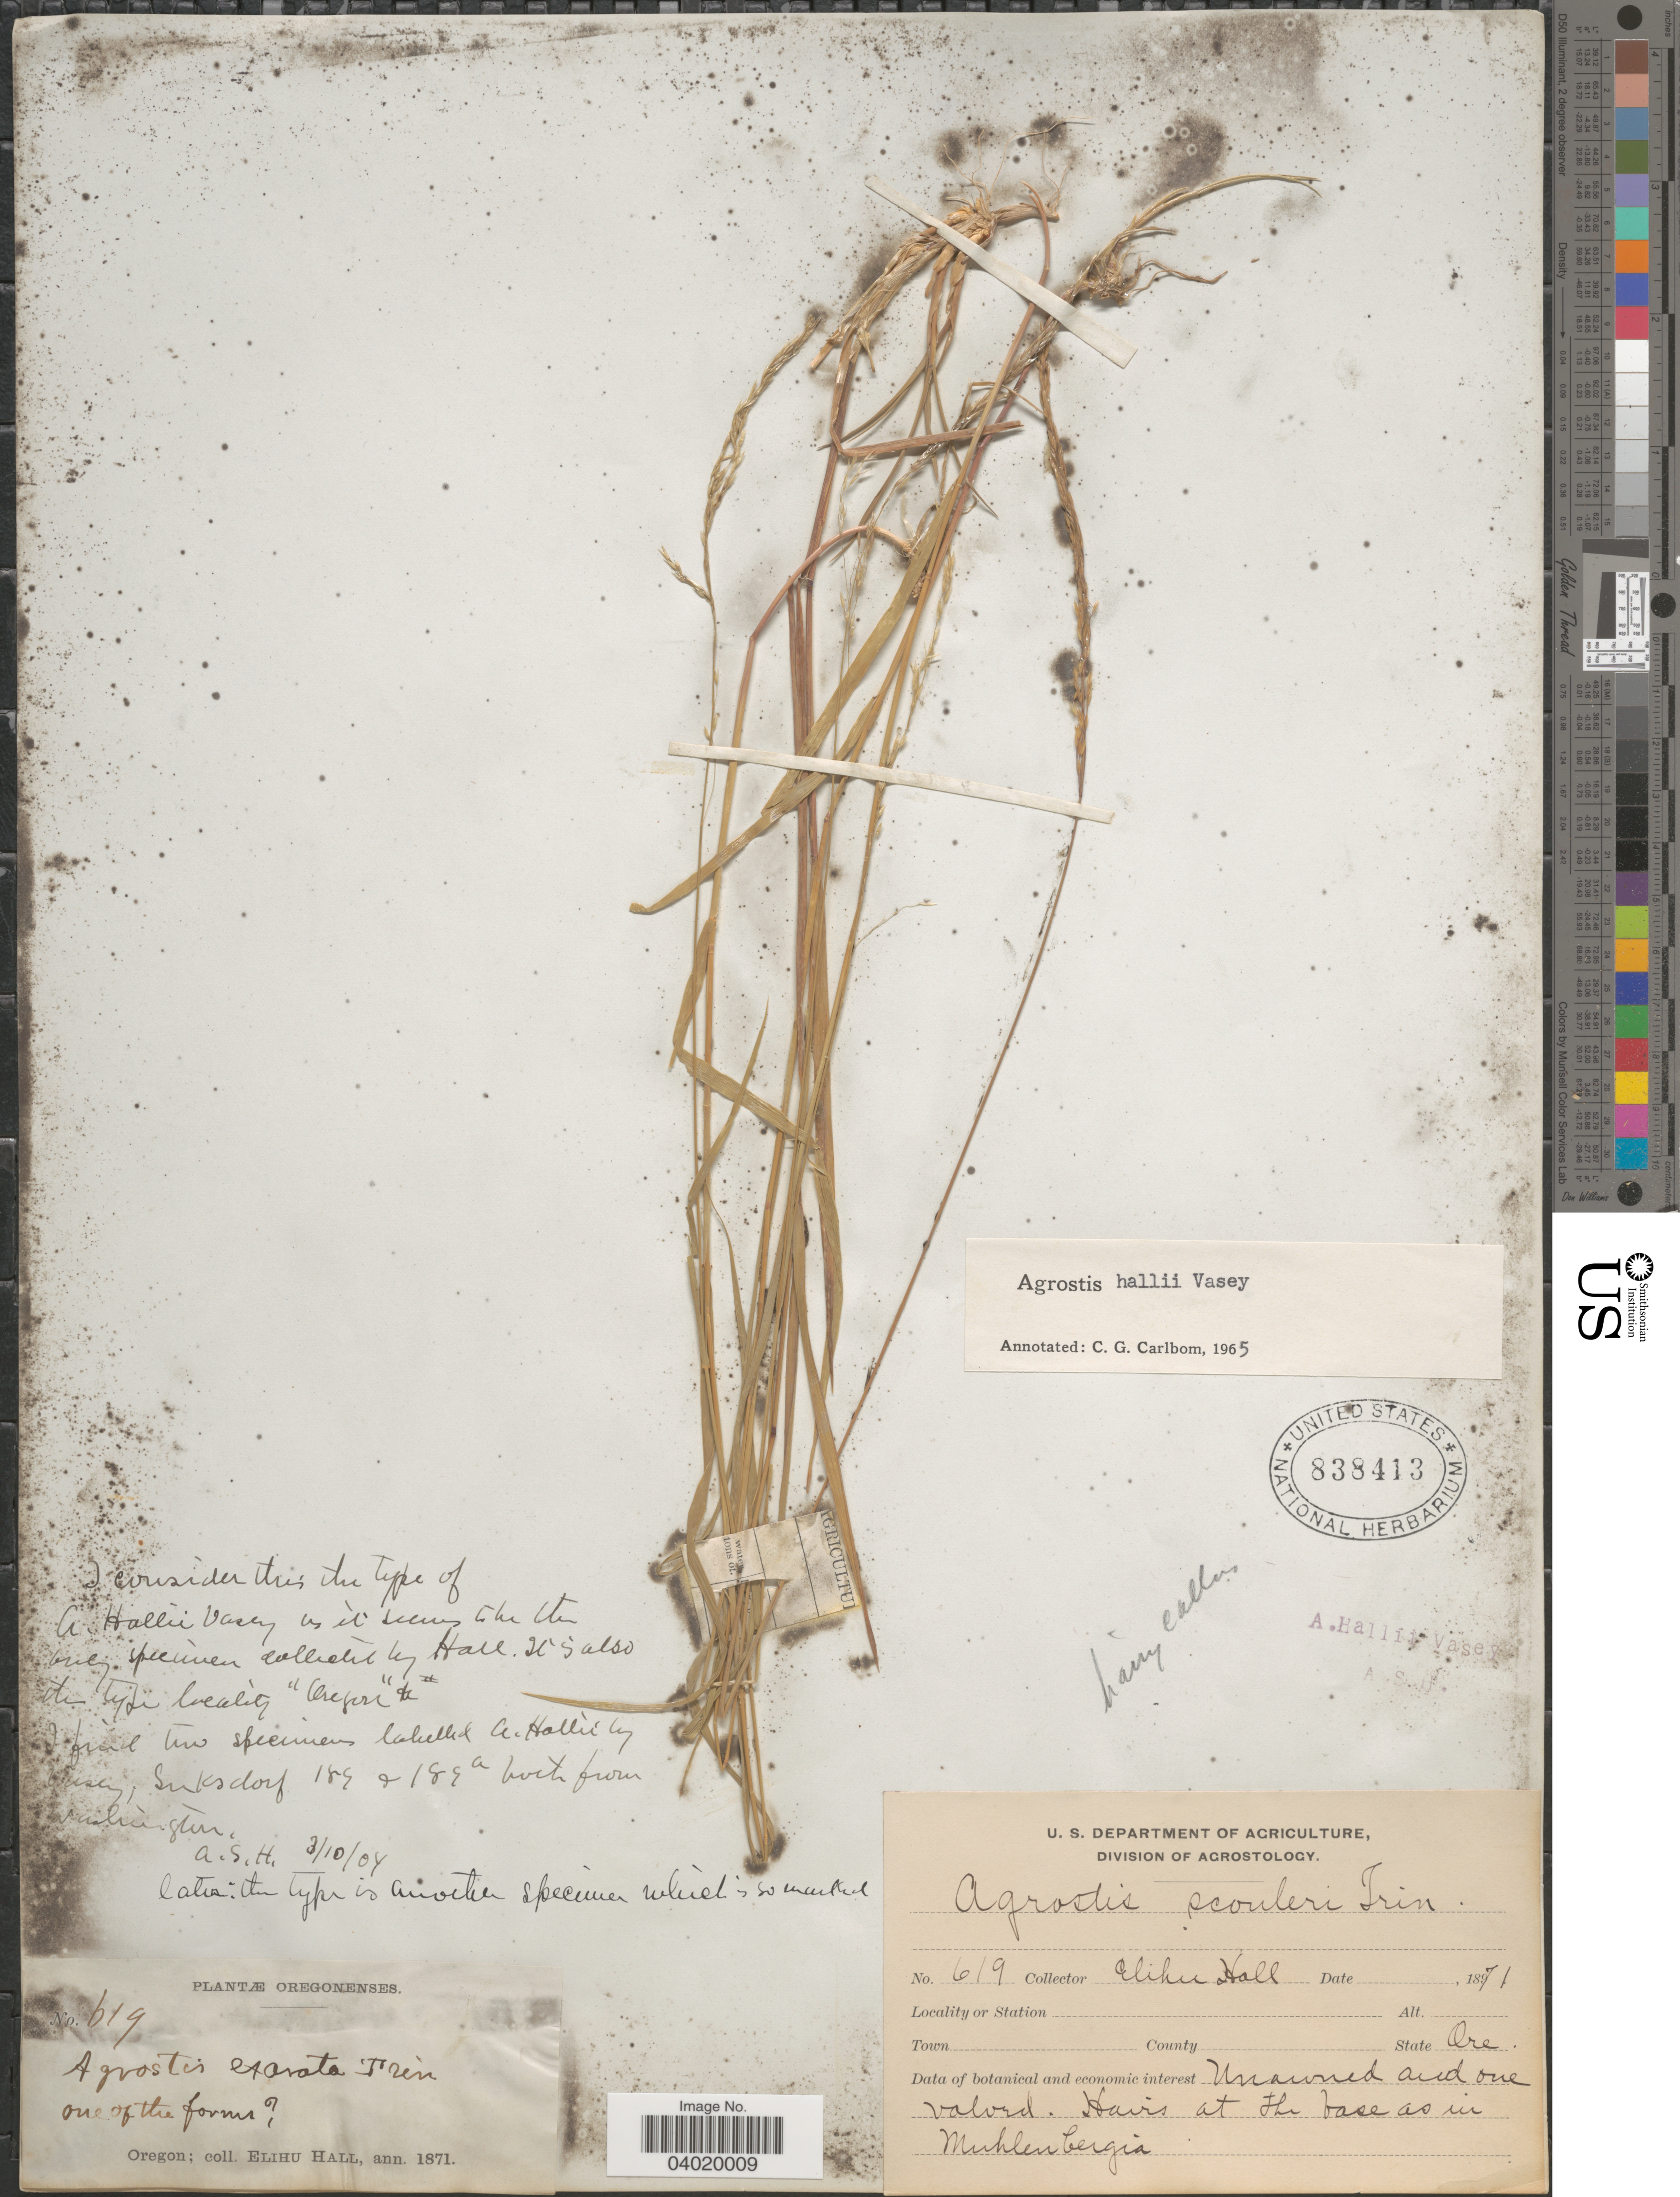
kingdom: Plantae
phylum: Tracheophyta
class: Liliopsida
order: Poales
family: Poaceae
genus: Agrostis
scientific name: Agrostis hallii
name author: Vasey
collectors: E. Hall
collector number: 619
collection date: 1871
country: United States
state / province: Oregon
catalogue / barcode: US 838413